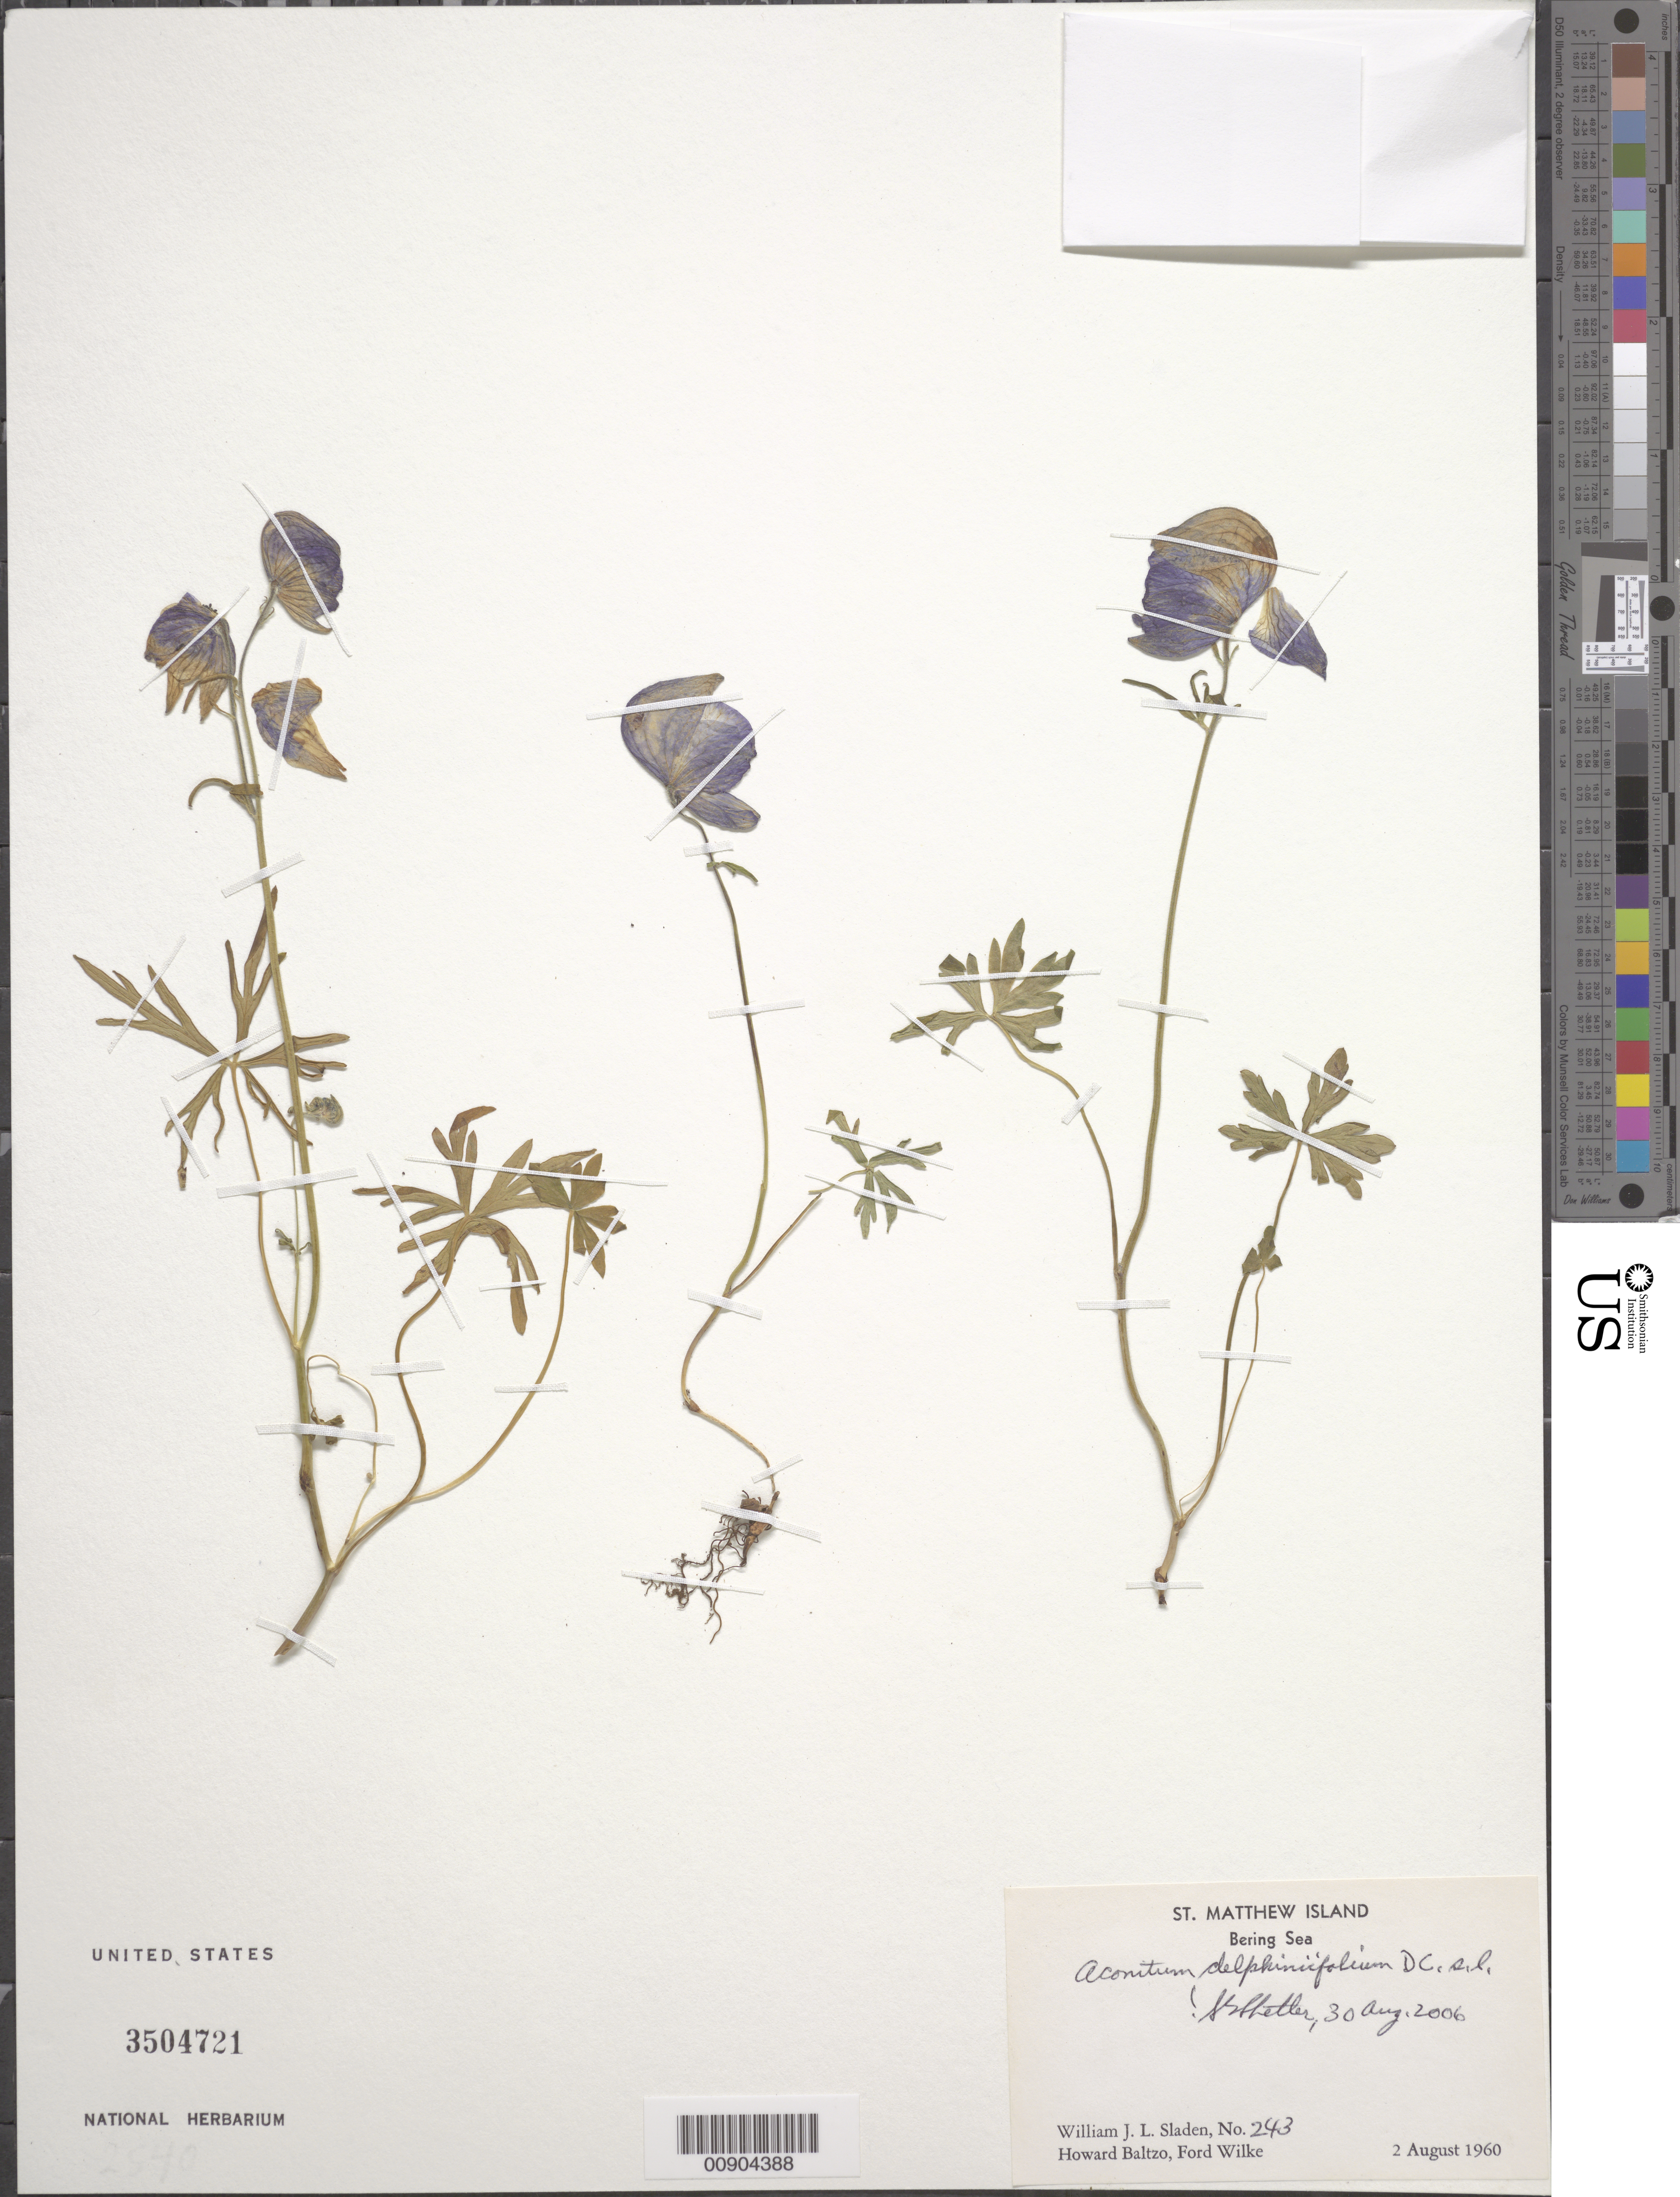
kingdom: Plantae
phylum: Tracheophyta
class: Magnoliopsida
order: Ranunculales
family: Ranunculaceae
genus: Aconitum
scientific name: Aconitum delphinifolium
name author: DC.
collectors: W. Sladen, H. Baltzo & F. Wilke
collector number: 243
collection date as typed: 02 Aug 1960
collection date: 1960-08-02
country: United States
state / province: Alaska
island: St. Matthew Island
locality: St. Matthew Island, Bering Sea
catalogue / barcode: US 3504721